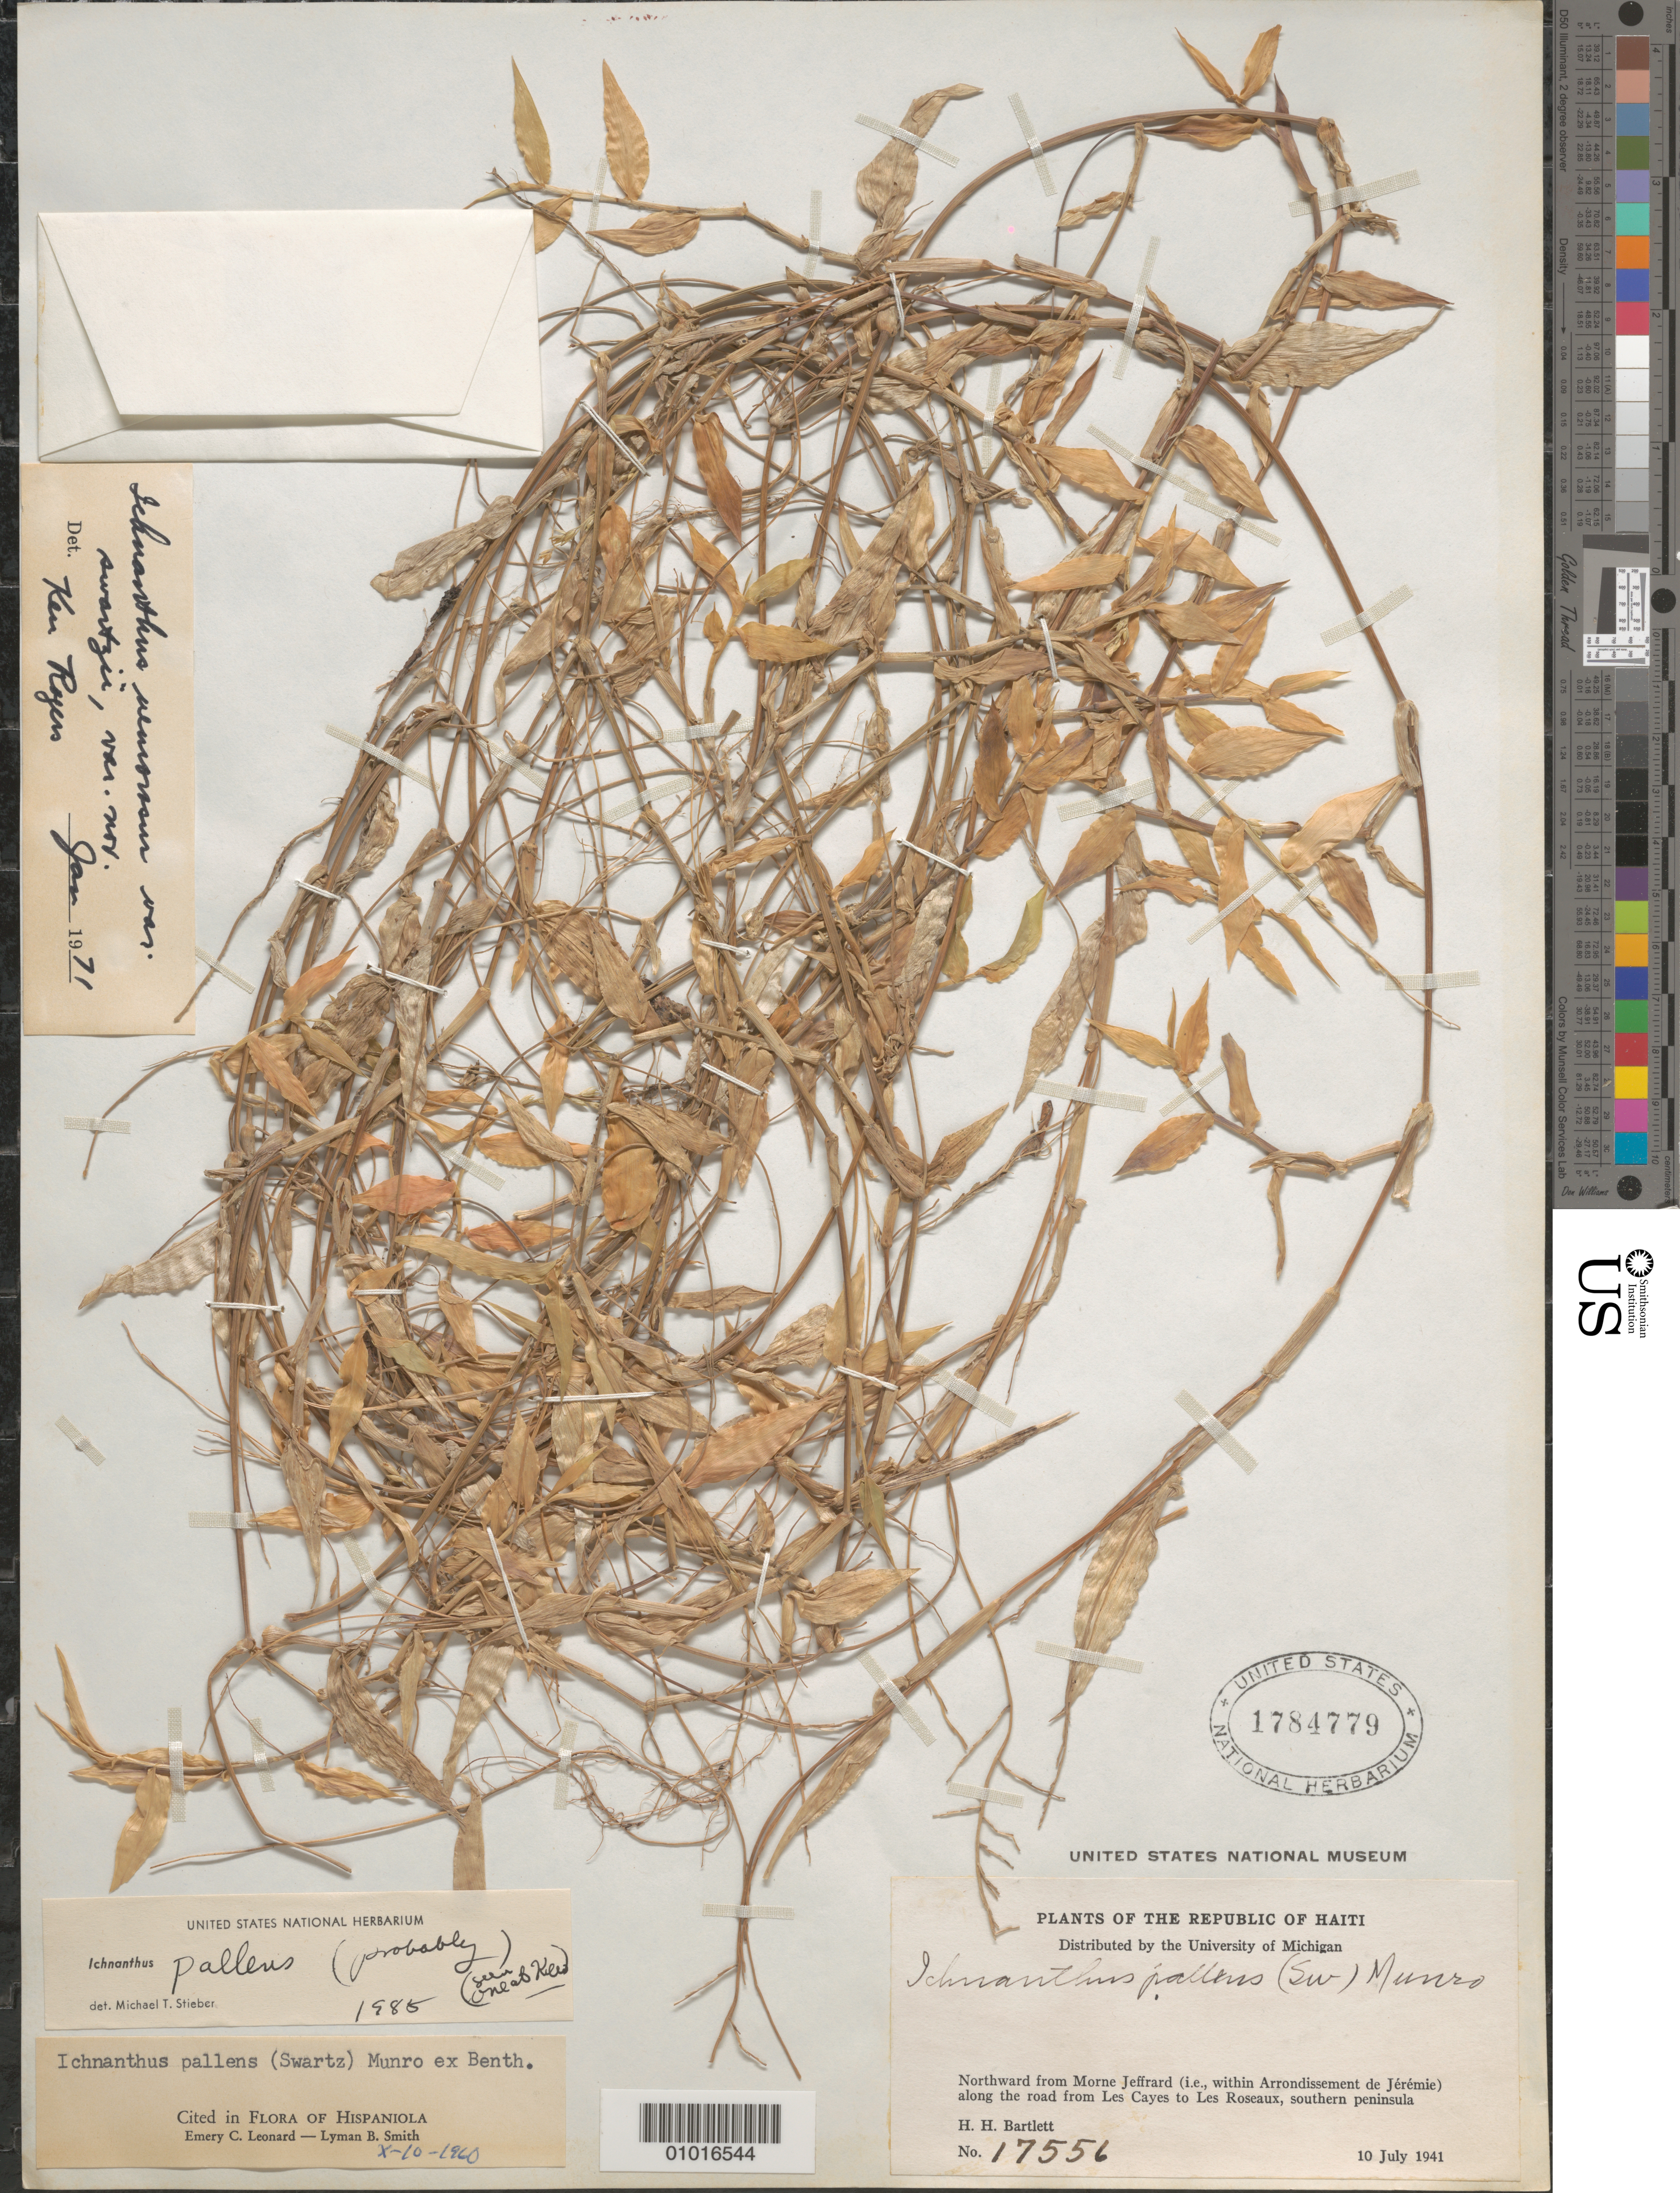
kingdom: Plantae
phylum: Tracheophyta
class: Liliopsida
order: Poales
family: Poaceae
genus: Ichnanthus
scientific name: Ichnanthus pallens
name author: (Sw.) Munro ex Benth.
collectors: H. H. Bartlett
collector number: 17556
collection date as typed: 10 Jul 1941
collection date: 1941-07-10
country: Haiti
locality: Northward from Morne Jeffard (i.e., within Arrondissement de Jeremie) along the road from Les Cayes to Les Roseaux, southern peninsula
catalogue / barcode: US 1784779